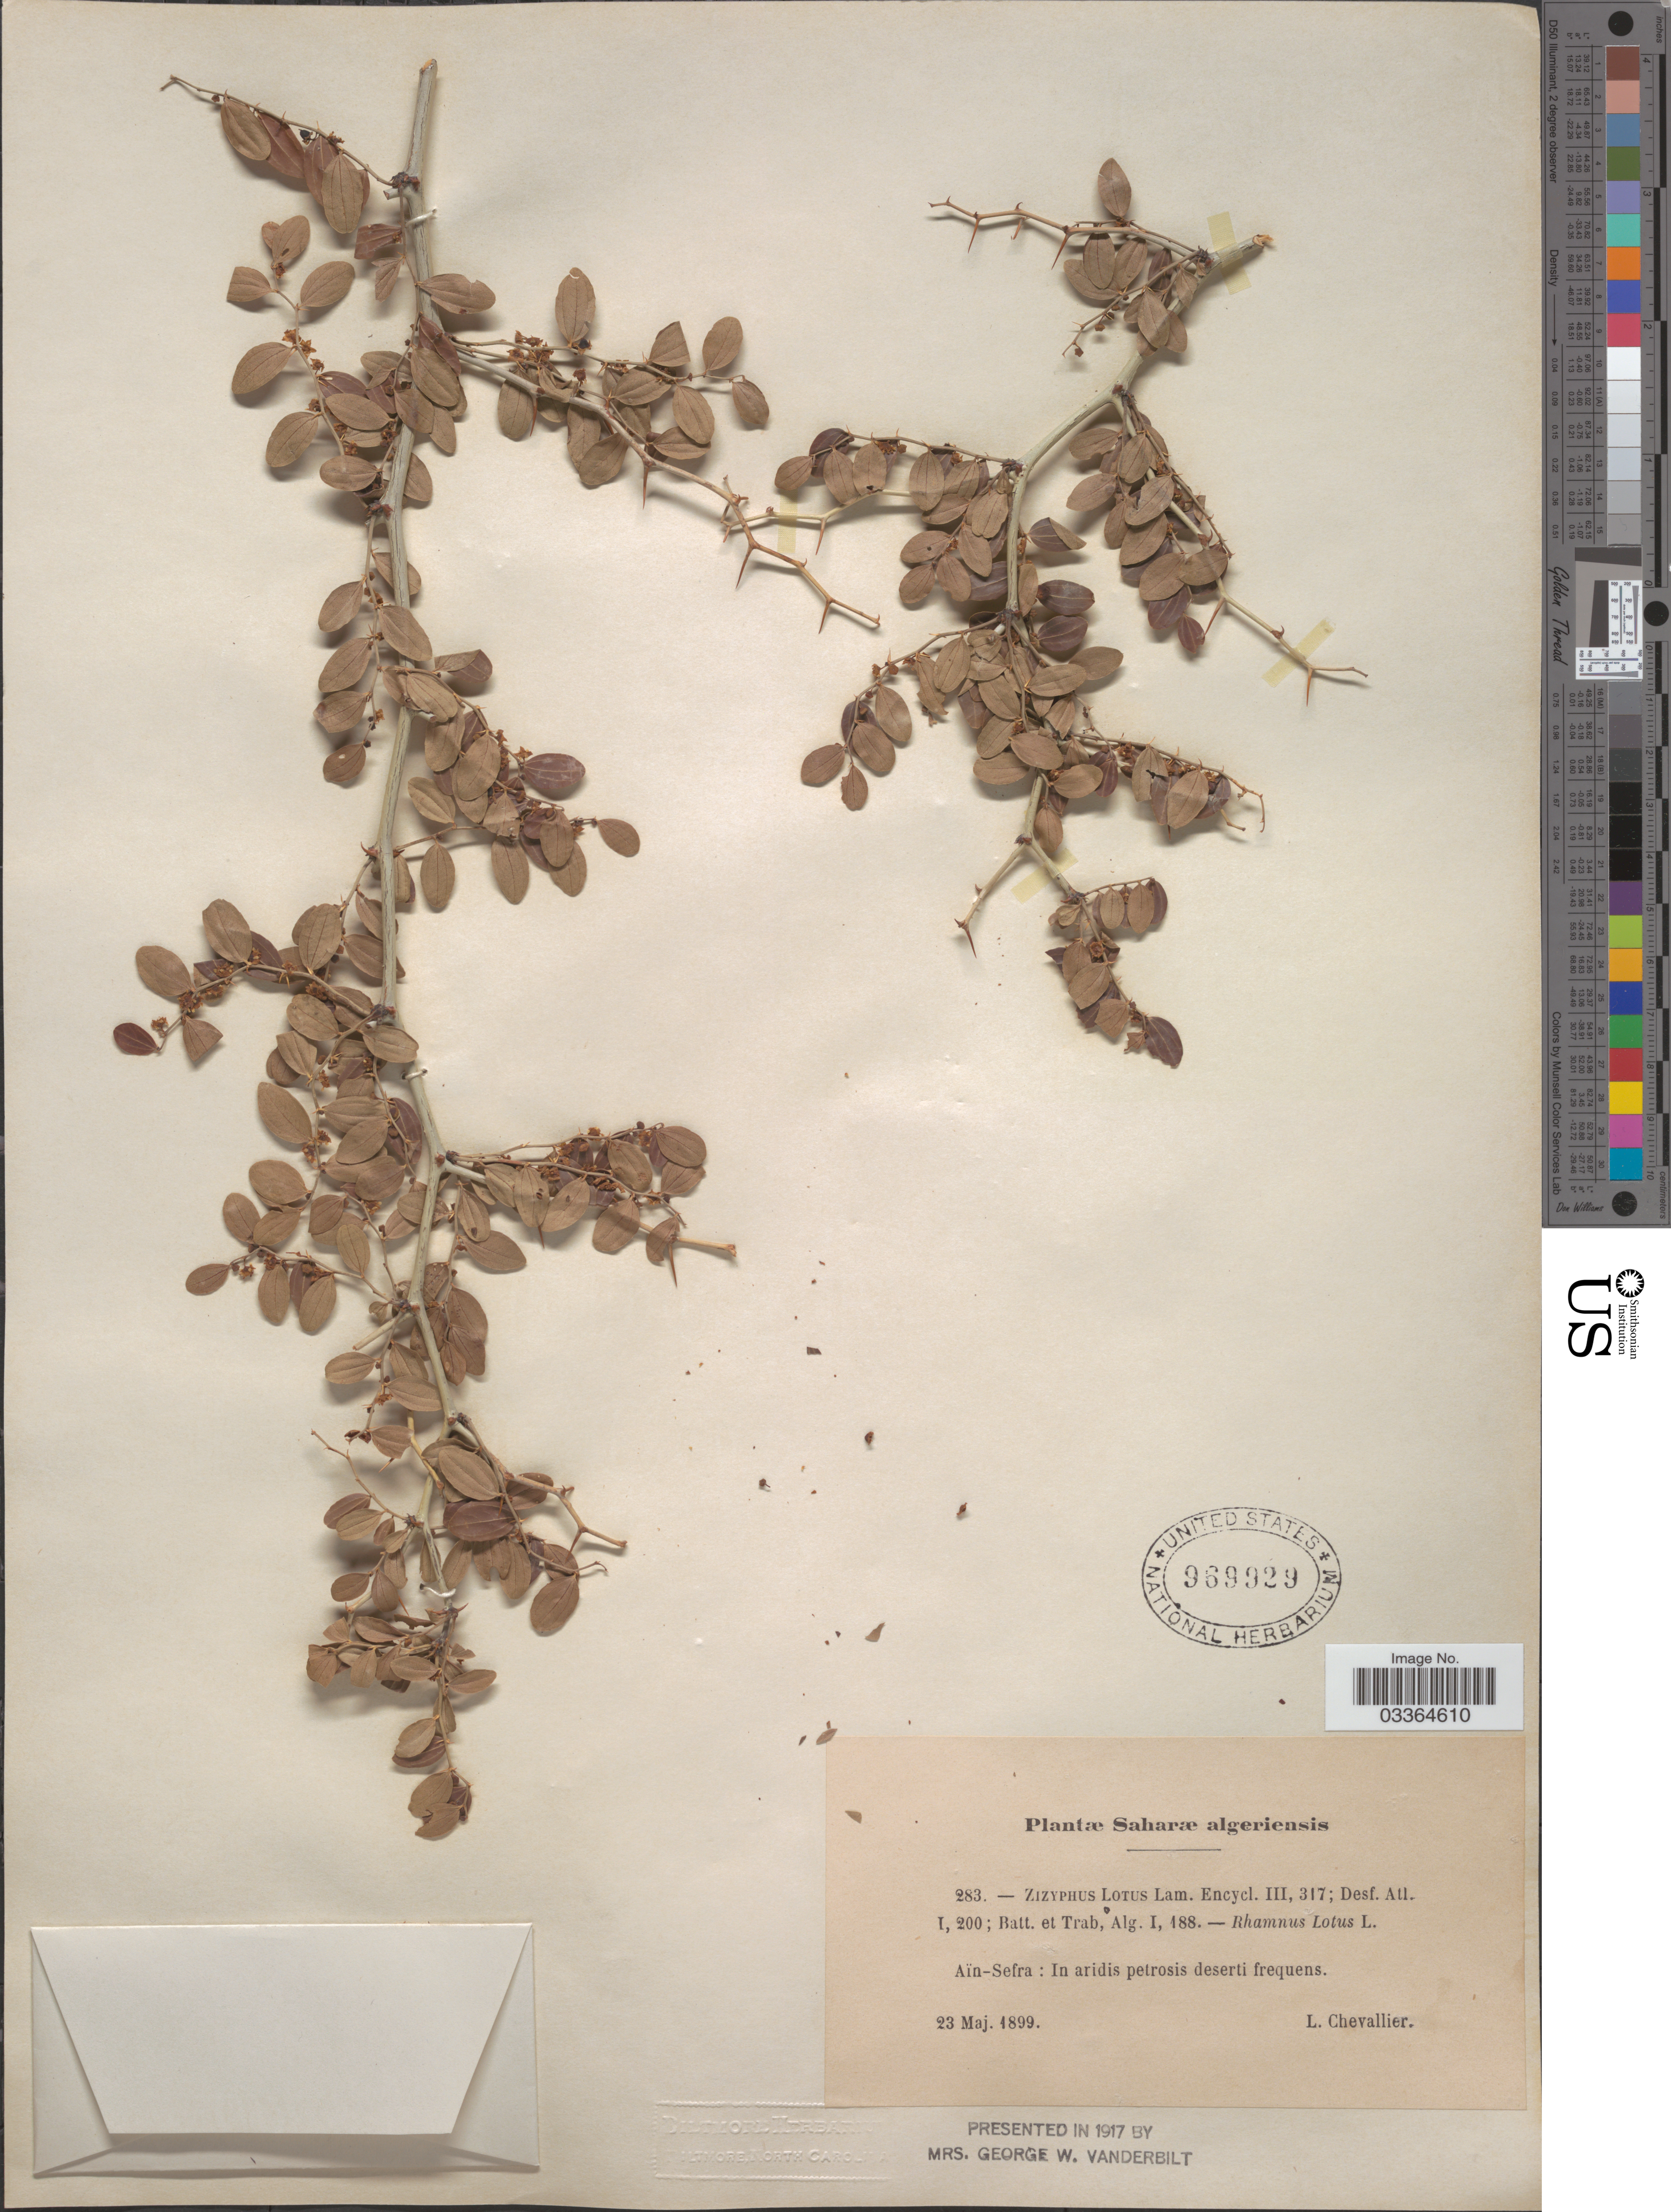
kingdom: Plantae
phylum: Tracheophyta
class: Magnoliopsida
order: Rosales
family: Rhamnaceae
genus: Ziziphus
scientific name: Ziziphus lotus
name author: (L.) Lam.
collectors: L. Chevallier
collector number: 283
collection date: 1899-05-23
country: Algeria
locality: Saharæ algeriensis. Aïn-Sefra: In aridis petrosis deserti frequens.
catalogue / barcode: US 969929